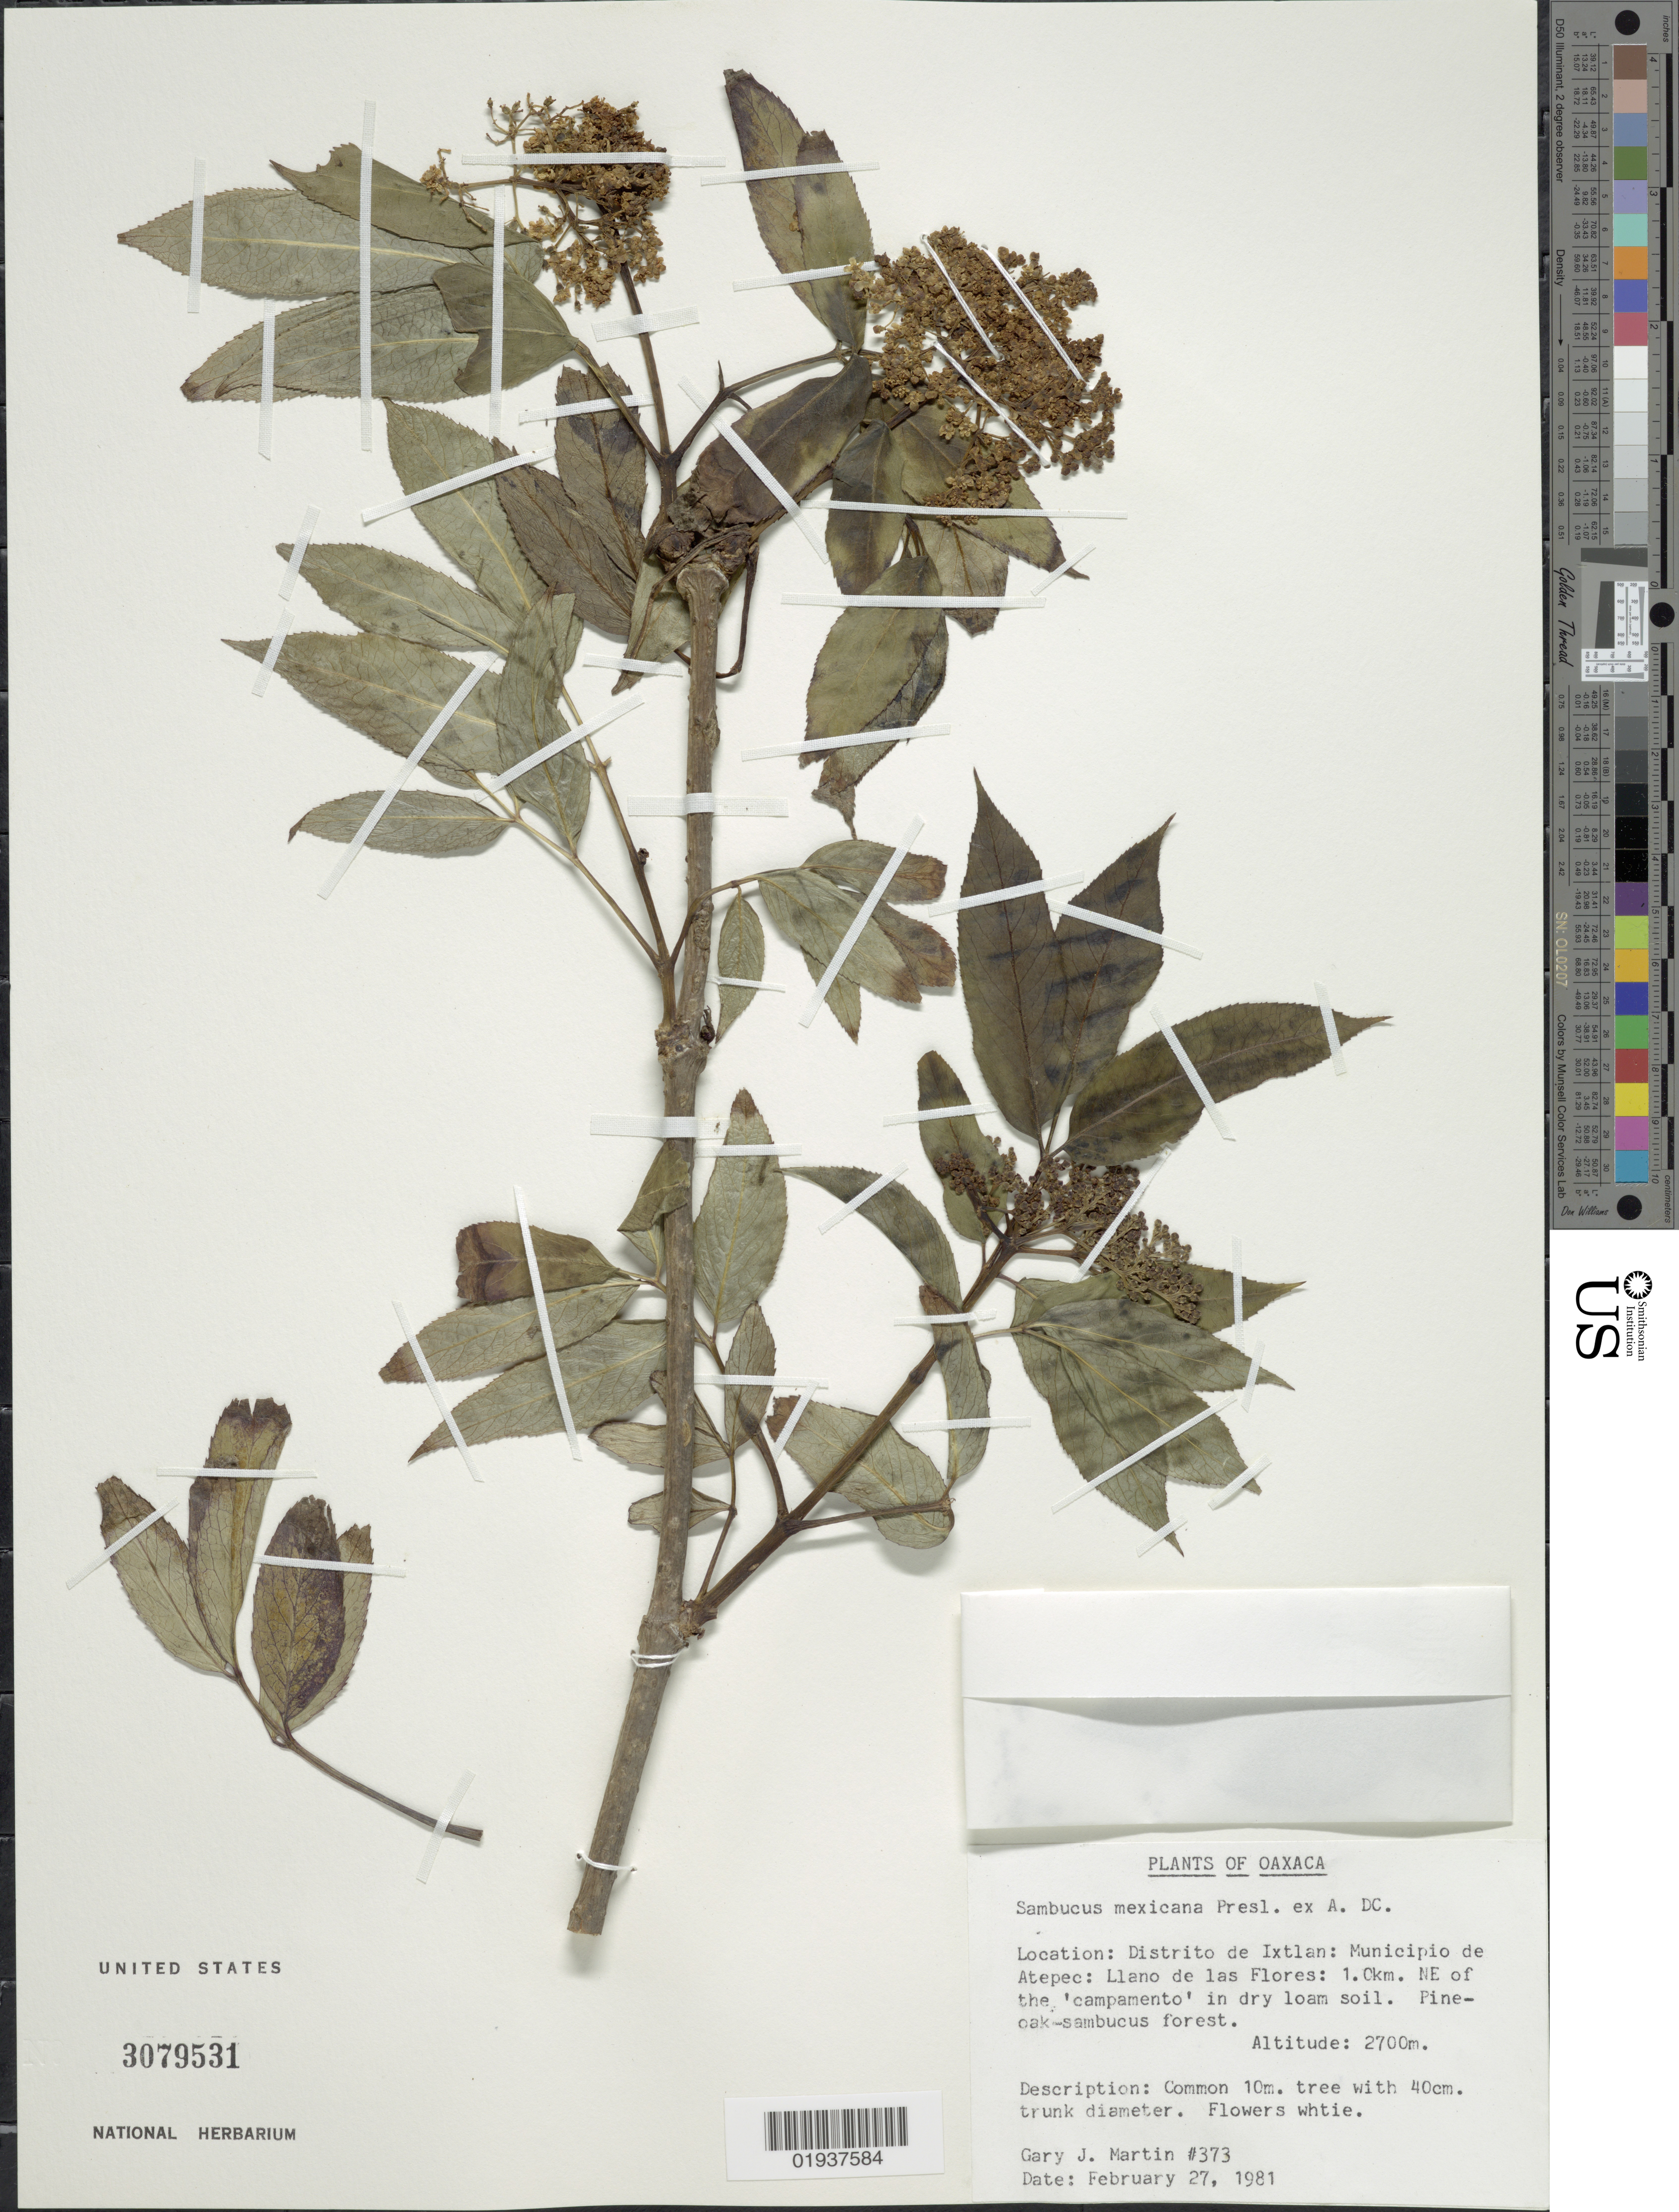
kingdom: Plantae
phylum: Tracheophyta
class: Magnoliopsida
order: Dipsacales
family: Viburnaceae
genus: Sambucus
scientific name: Sambucus mexicana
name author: C. Presl ex DC.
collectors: G. J. Martin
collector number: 373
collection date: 1981-02-27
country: Mexico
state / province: Oaxaca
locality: Distrito de Ixtlan: Municipio de Atepec: Llano de las Flores: 1.0km. NE of the 'campamento' in dry loam soil.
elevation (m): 2700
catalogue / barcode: US 3079531